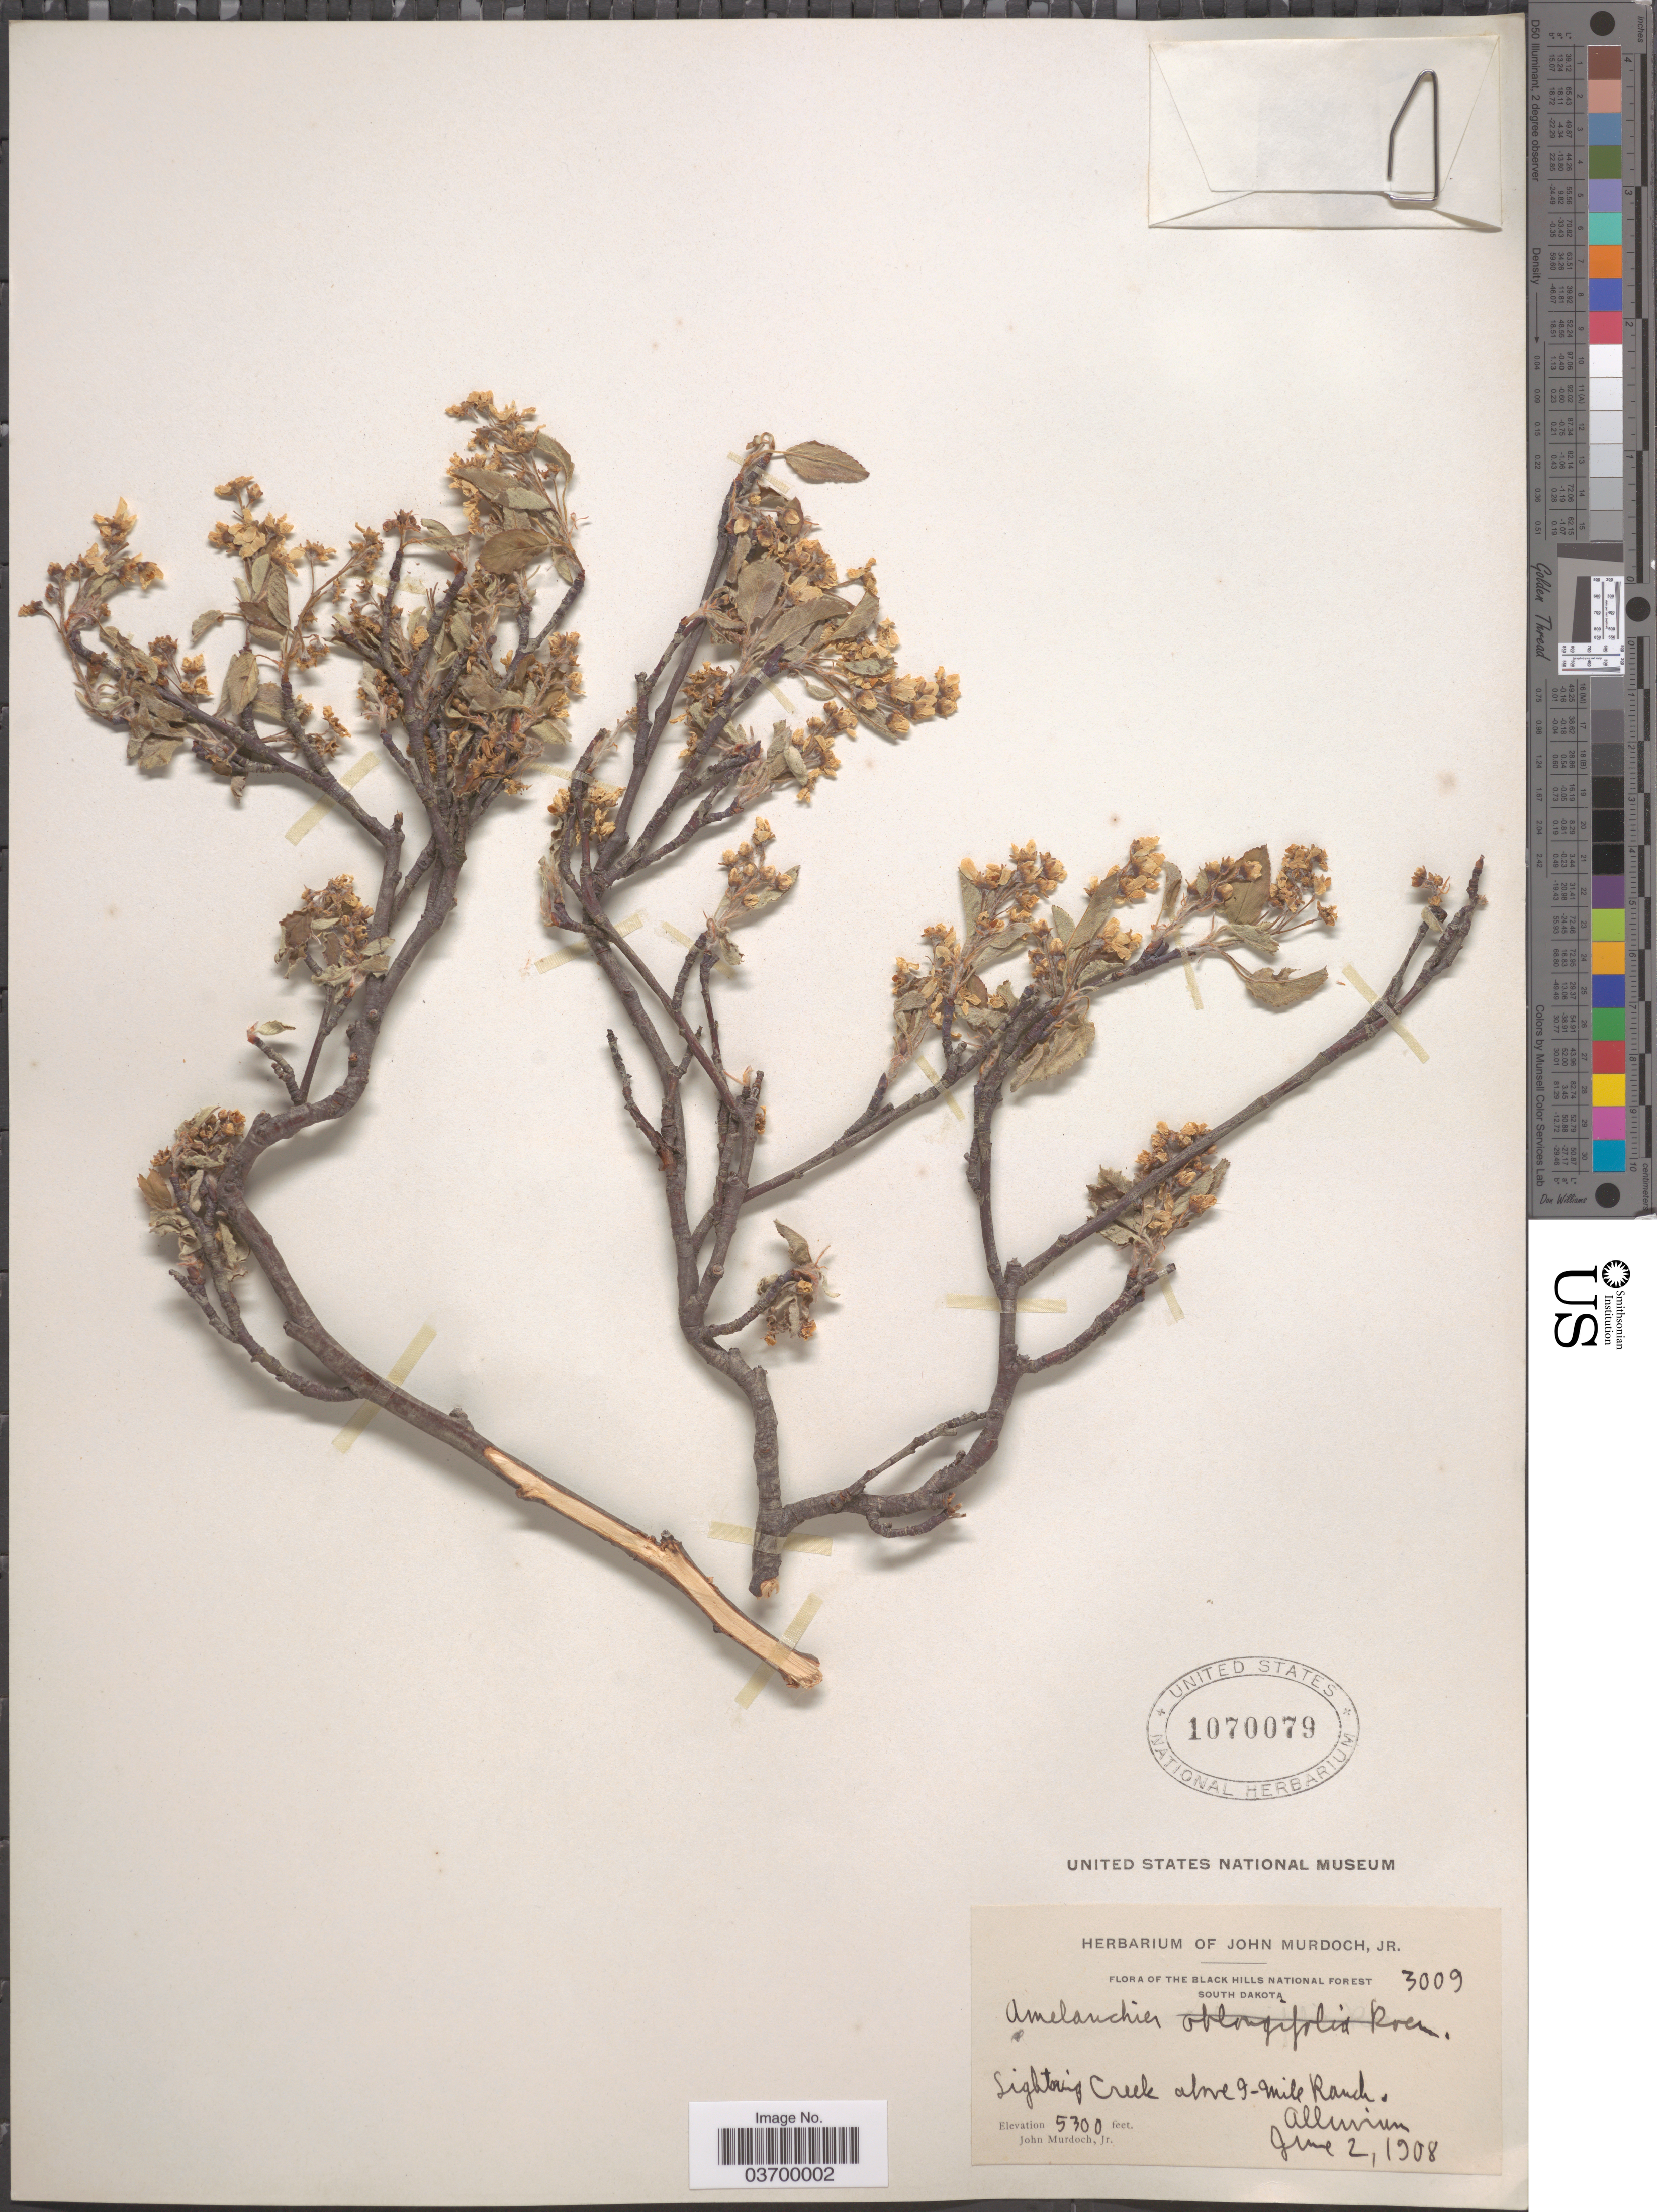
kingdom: Plantae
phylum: Tracheophyta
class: Magnoliopsida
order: Rosales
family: Rosaceae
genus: Amelanchier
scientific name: Amelanchier alnifolia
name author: (Nutt.) Nutt. ex M. Roem.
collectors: J. Murdoch Jr.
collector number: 3009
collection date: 1908-06-02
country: United States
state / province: South Dakota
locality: Sighting Creek above 9-mile Ranch. Alluvium.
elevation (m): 1615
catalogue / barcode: US 1070079